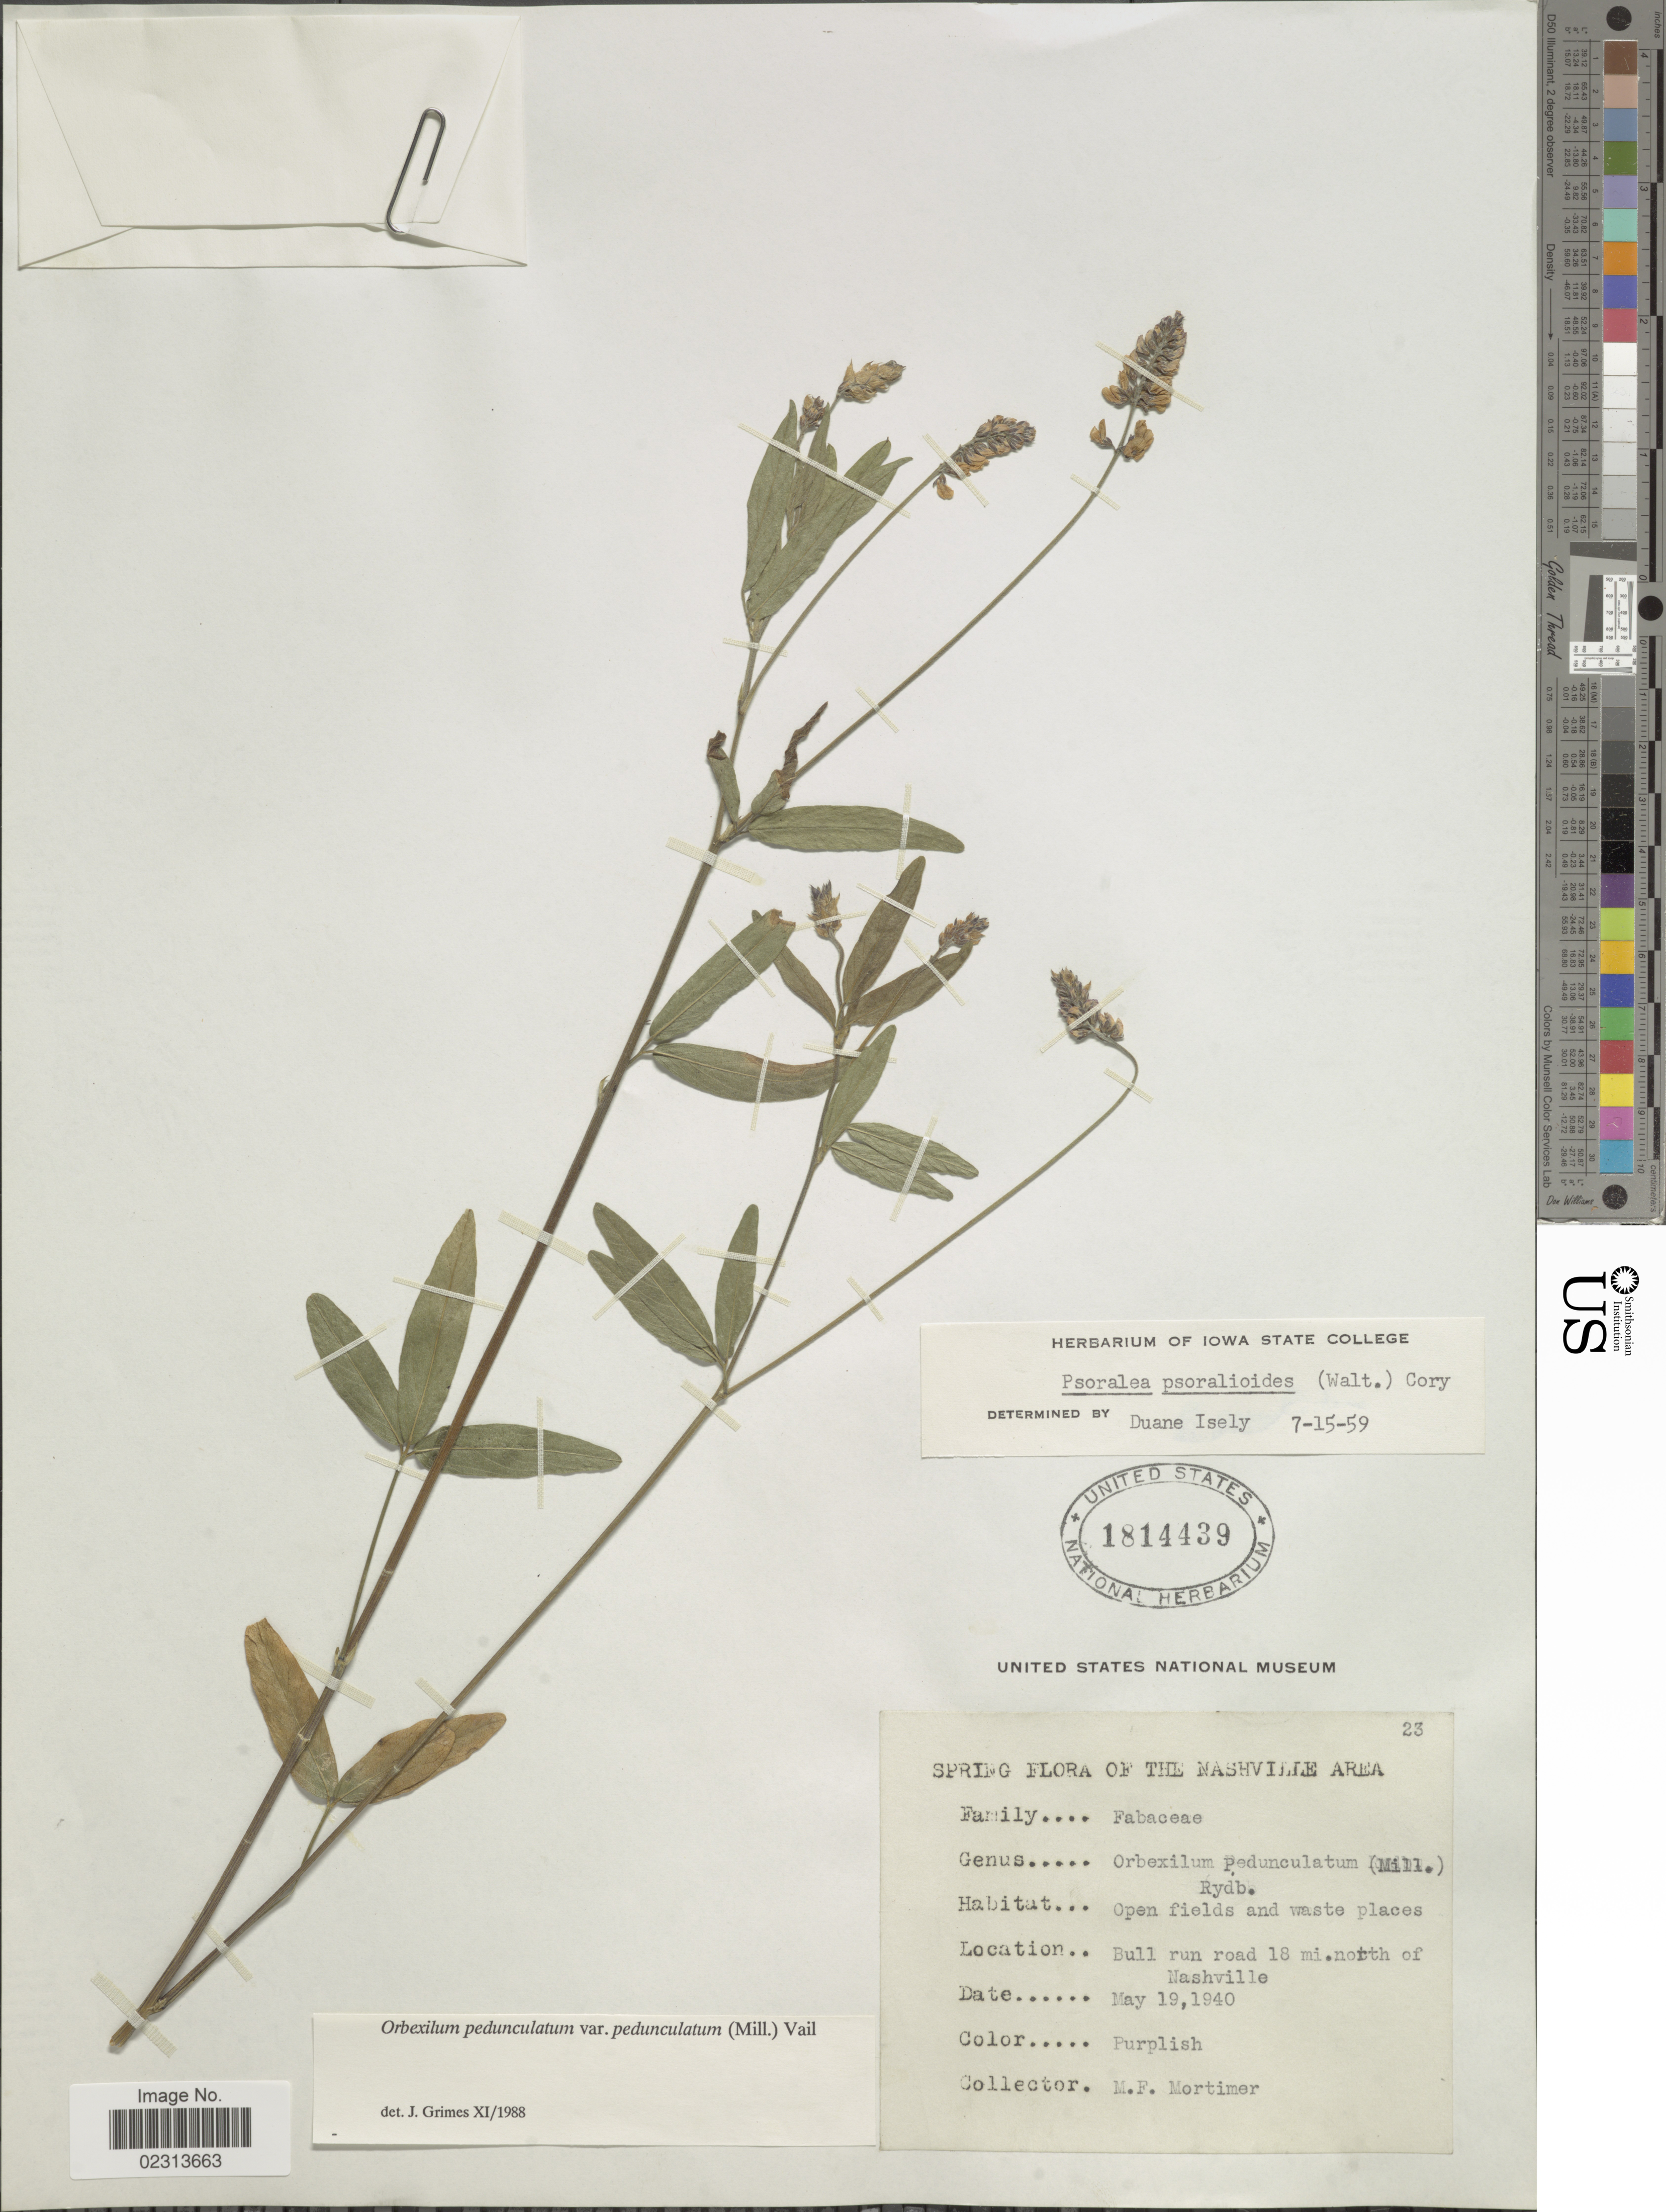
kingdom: Plantae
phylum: Tracheophyta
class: Magnoliopsida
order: Fabales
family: Fabaceae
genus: Orbexilum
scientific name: Orbexilum pedunculatum var. pedunculatum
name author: (Miller) Rydberg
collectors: M. Mortimer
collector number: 23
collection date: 1940-05-19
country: United States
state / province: Tennessee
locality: Nashville Area, Bull run road 18 mi. north of Nashville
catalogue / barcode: US 1814439